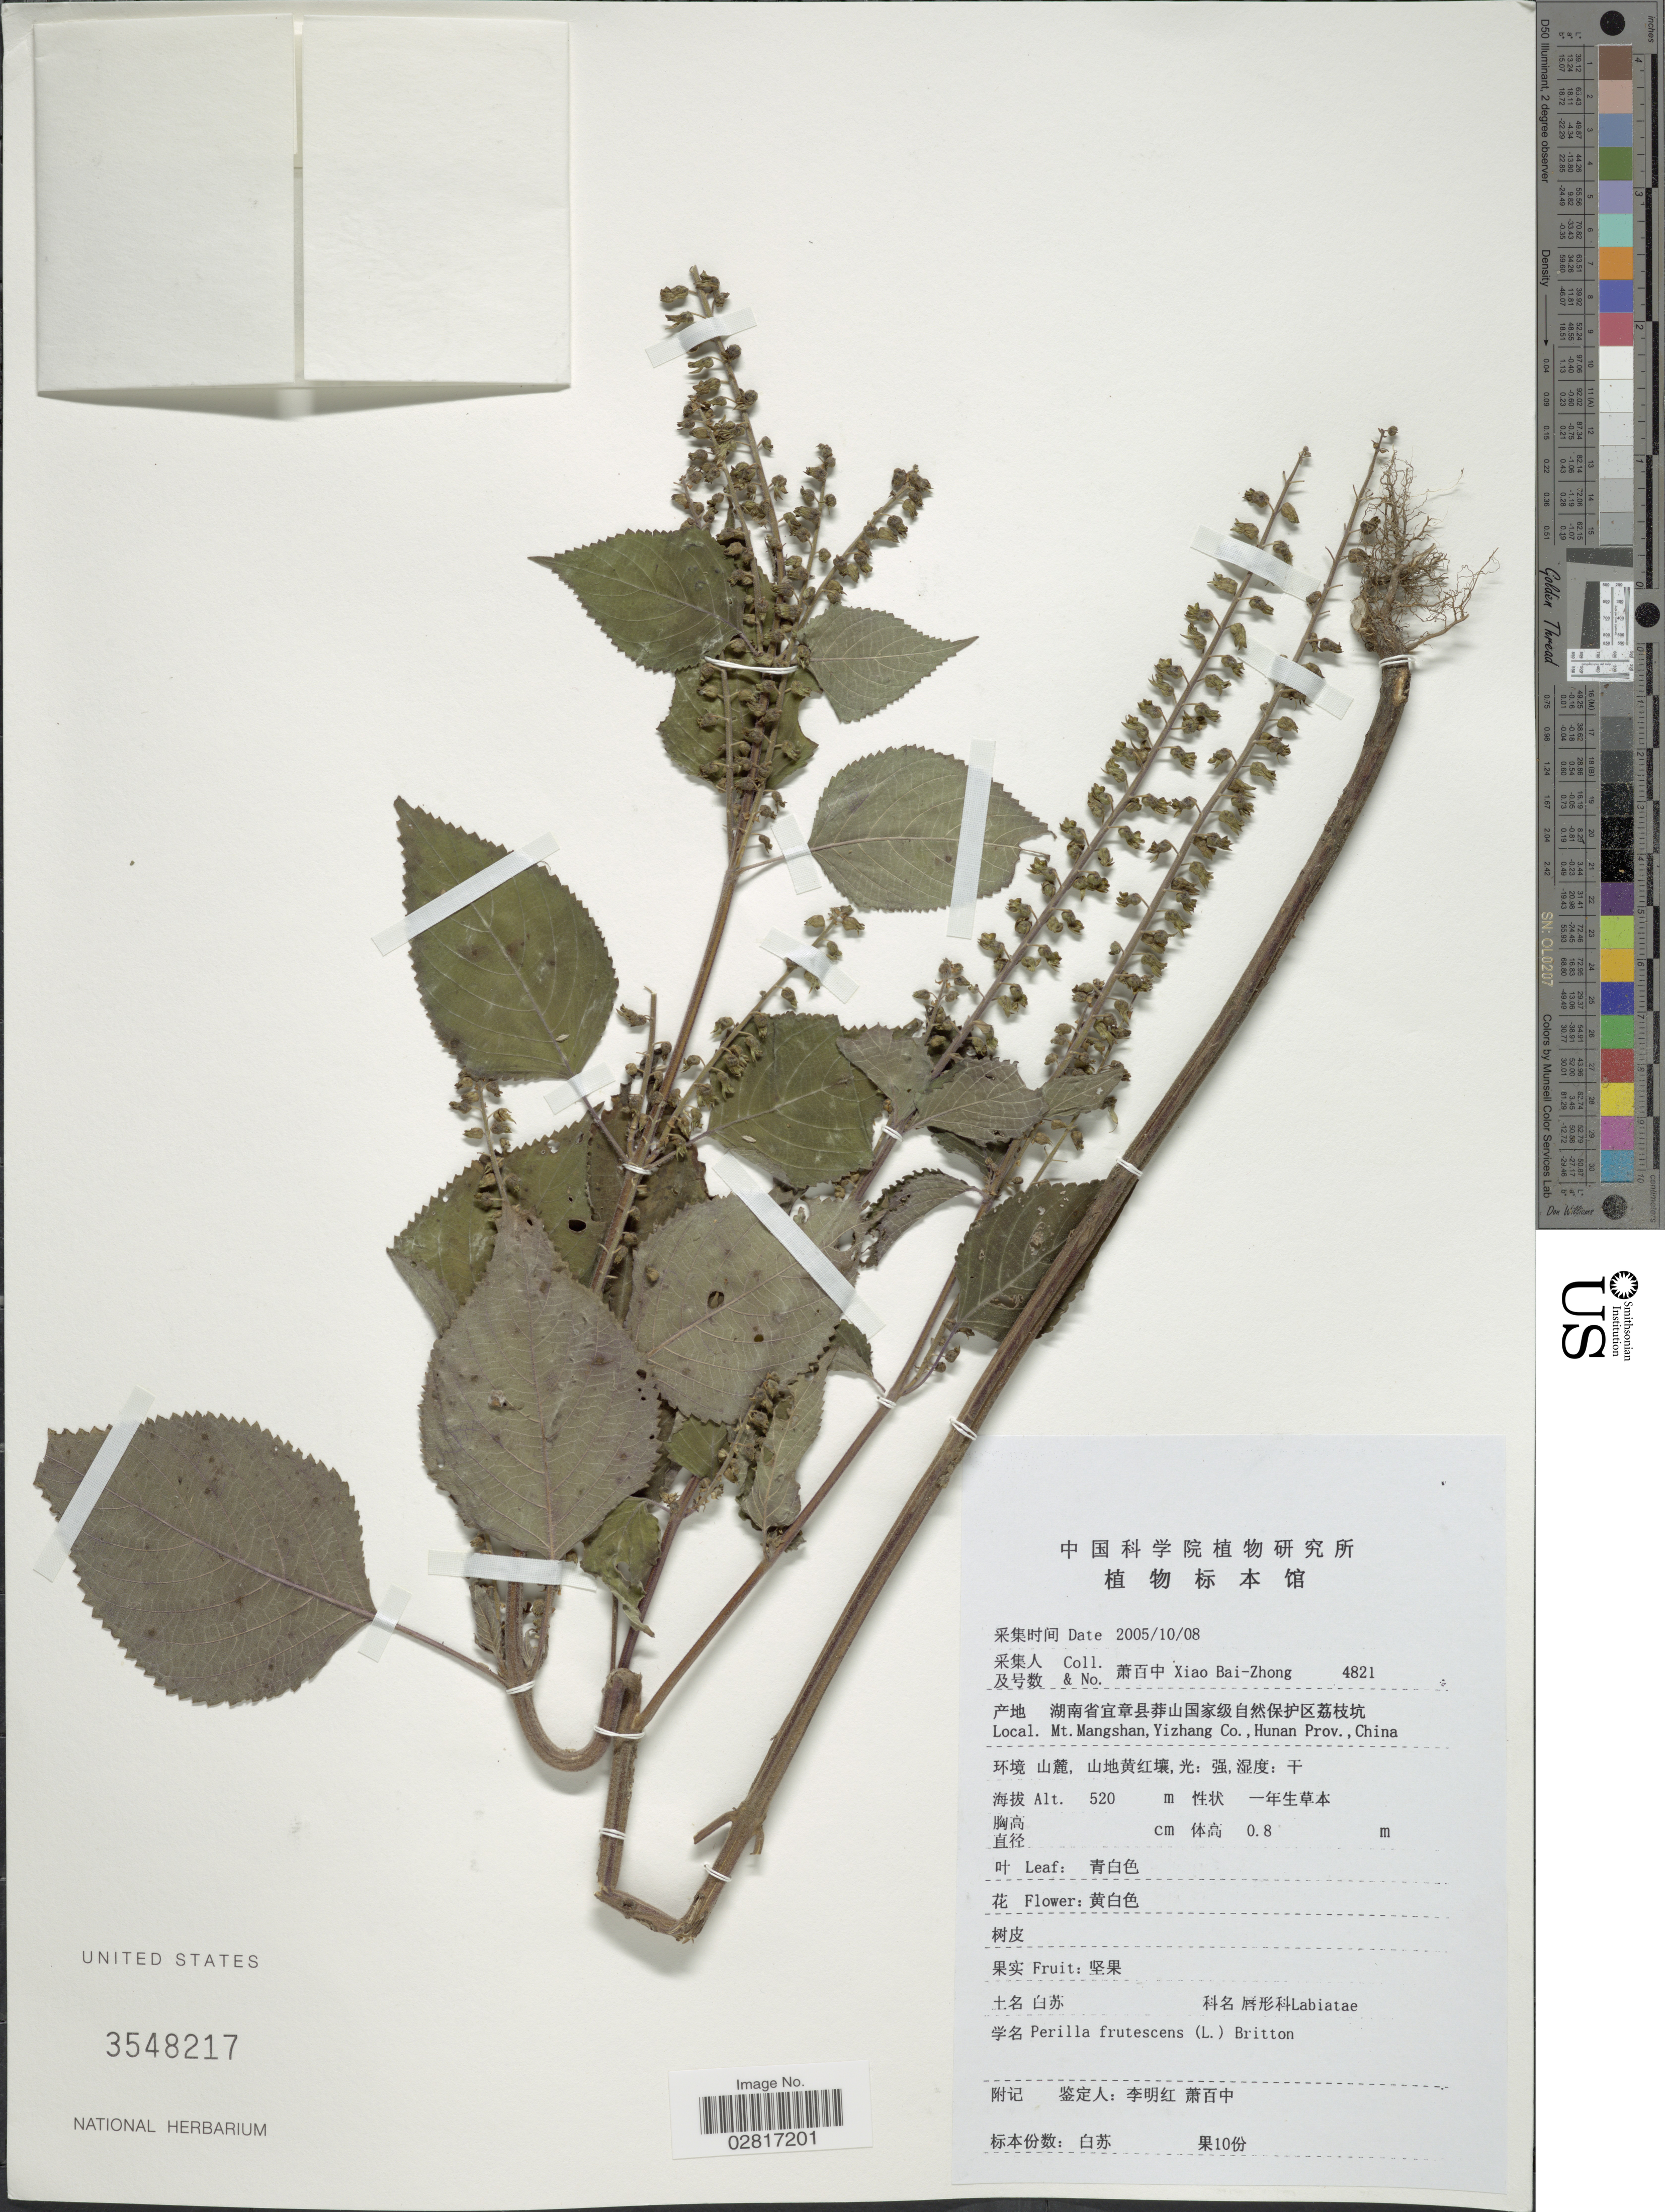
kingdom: Plantae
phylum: Tracheophyta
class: Magnoliopsida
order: Lamiales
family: Lamiaceae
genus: Perilla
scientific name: Perilla frutescens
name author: (L.) Britton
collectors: B. Z. Xiao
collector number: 4821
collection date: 2005-10-08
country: China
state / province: Hunan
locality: Mt. Mangshan, Yizhang Co.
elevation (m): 520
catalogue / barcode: US 3548217